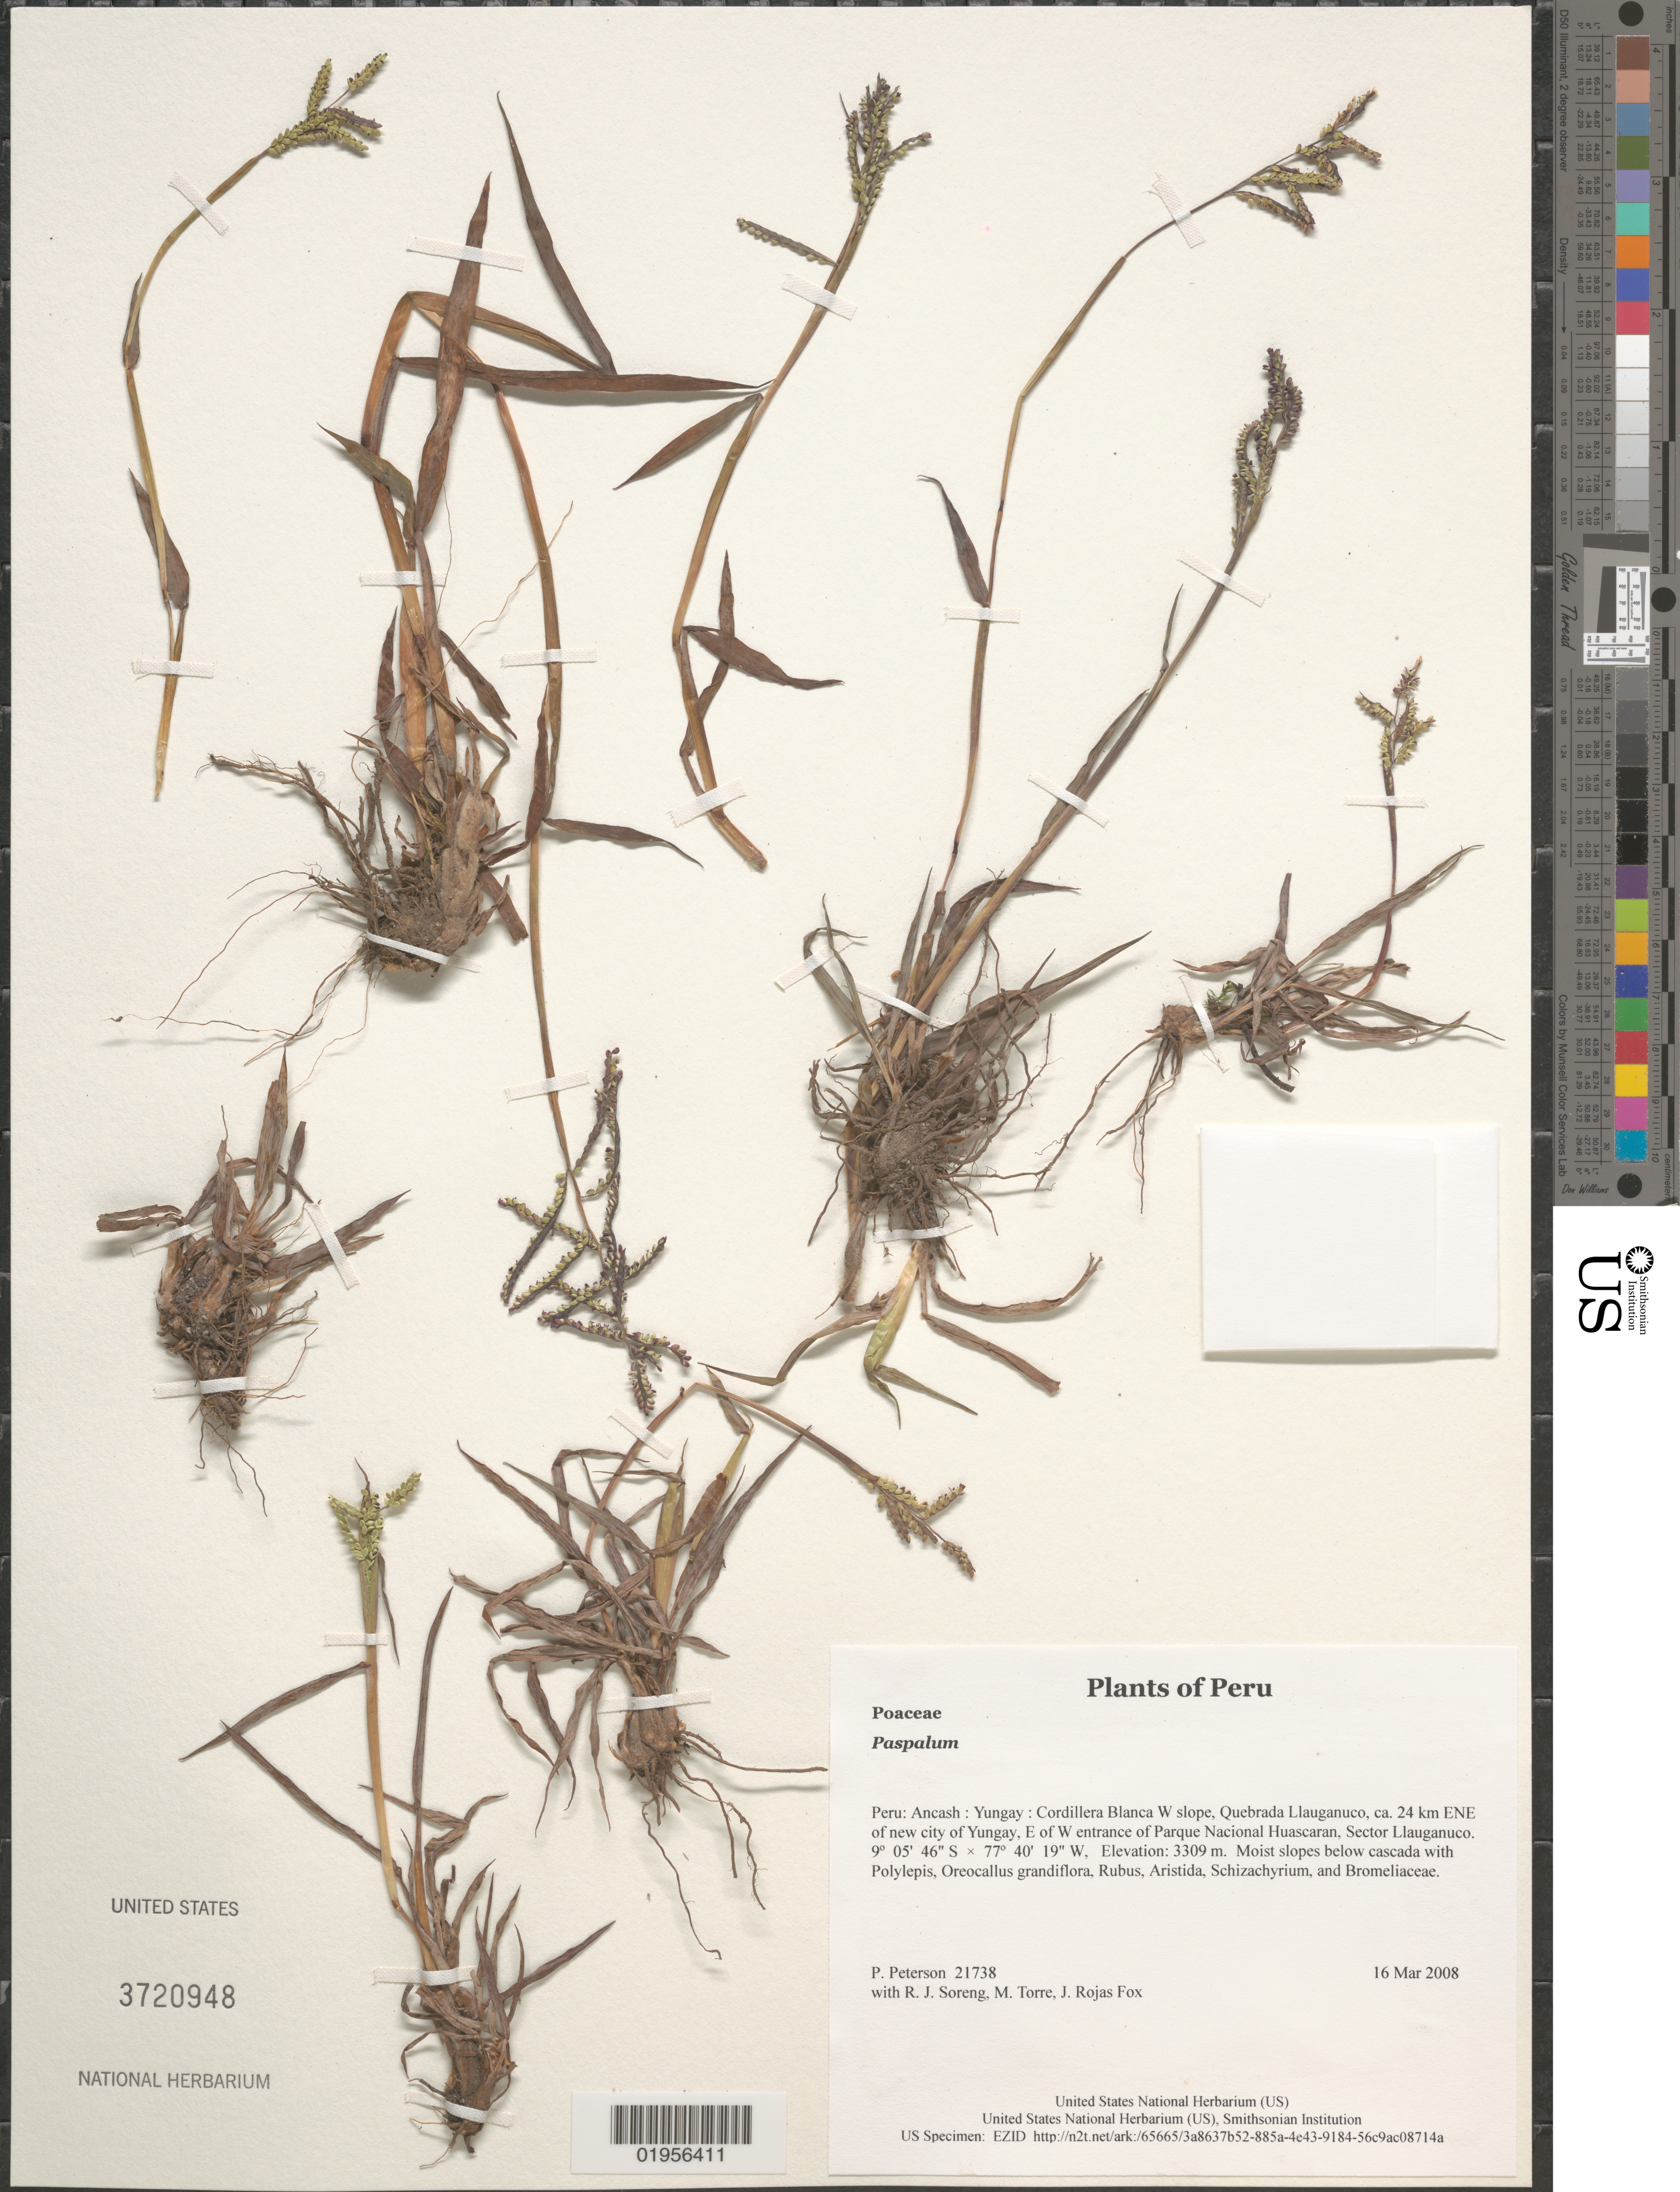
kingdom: Plantae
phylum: Tracheophyta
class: Liliopsida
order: Poales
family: Poaceae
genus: Paspalum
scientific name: Paspalum sp.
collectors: P. M. Peterson, R. J. Soreng, M. Torre & J. Rojas Fox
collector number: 21738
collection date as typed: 16 Mar 2008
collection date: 2008-03-16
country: Peru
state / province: Ancash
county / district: Yungay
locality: Cordillera Blanca W slope, Quebrada Llauganuco, ca. 24 km ENE of new city of Yungay, E of W entrance of Parque Nacional Huascaran, Sector Llauganuco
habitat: Moist slopes below cascada with Polylepis, Oreocallus grandiflora, Rubus, Aristida, Schizachyrium, and Bromeliaceae.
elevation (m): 3309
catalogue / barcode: US 3720948